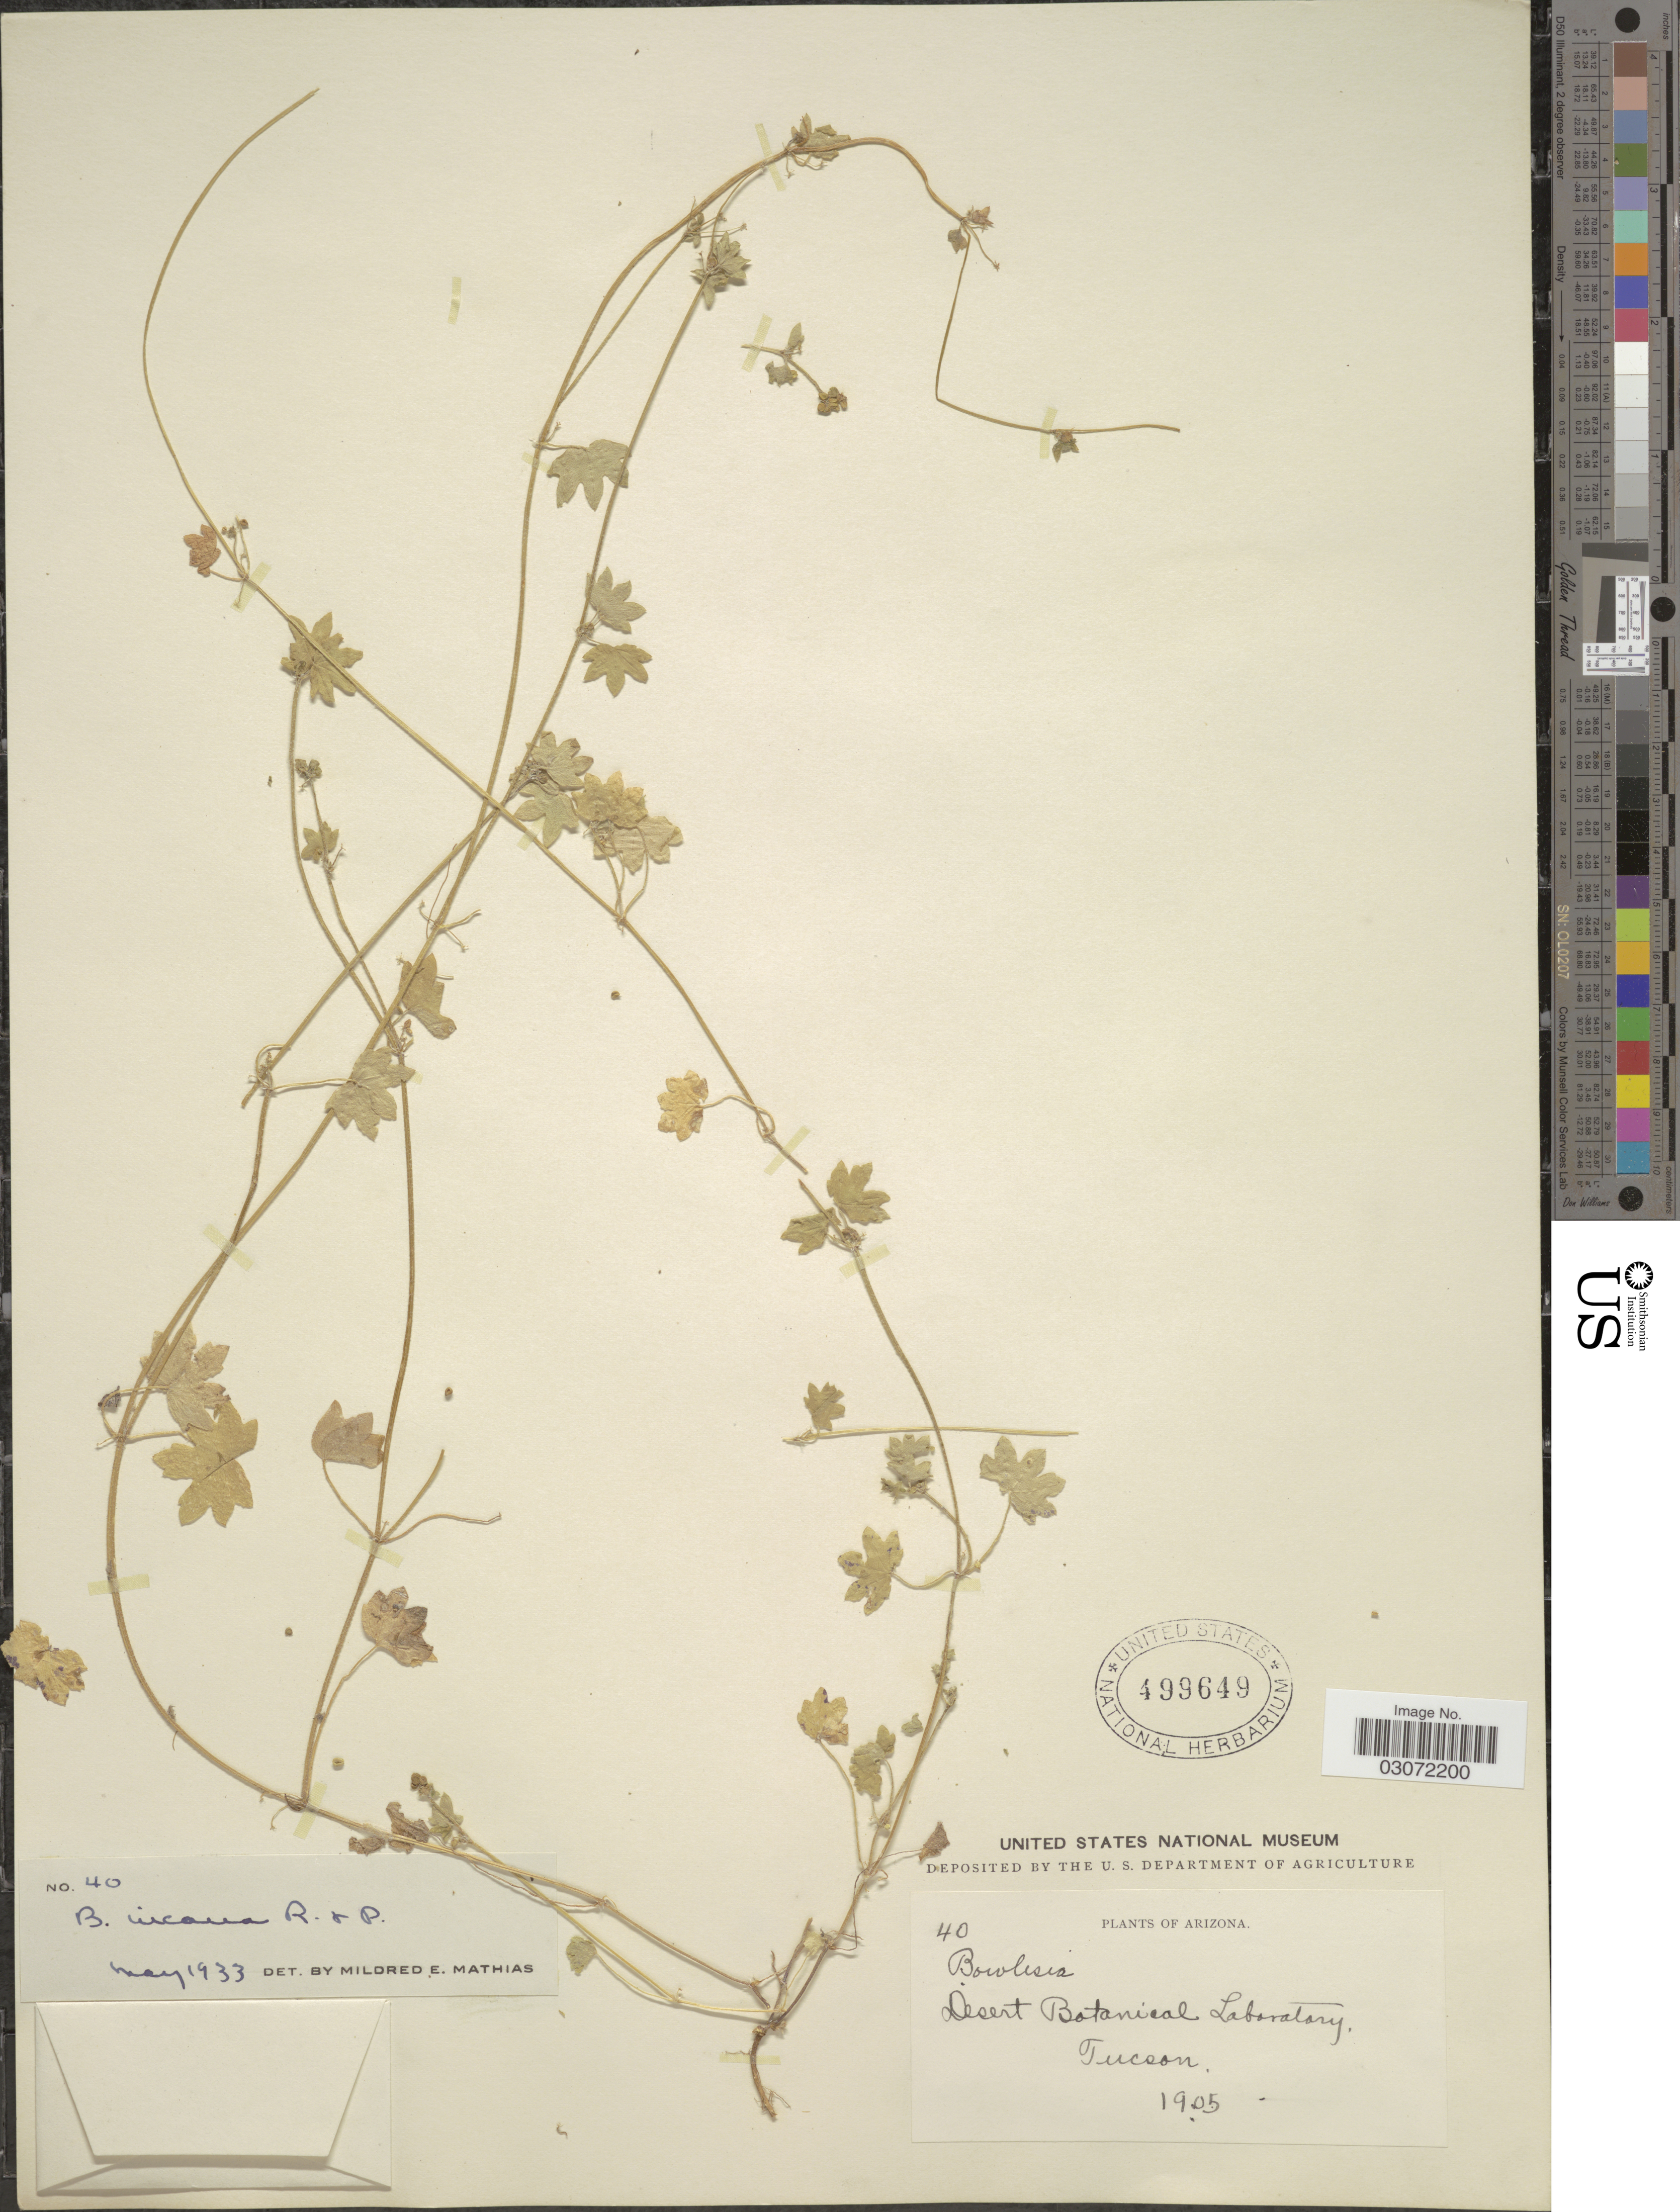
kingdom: Plantae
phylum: Tracheophyta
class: Magnoliopsida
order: Apiales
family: Apiaceae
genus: Bowlesia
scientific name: Bowlesia incana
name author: Ruiz & Pav.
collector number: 40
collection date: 1905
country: United States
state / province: Arizona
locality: Desert Botanical Laboratory. Tucson.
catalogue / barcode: US 499649